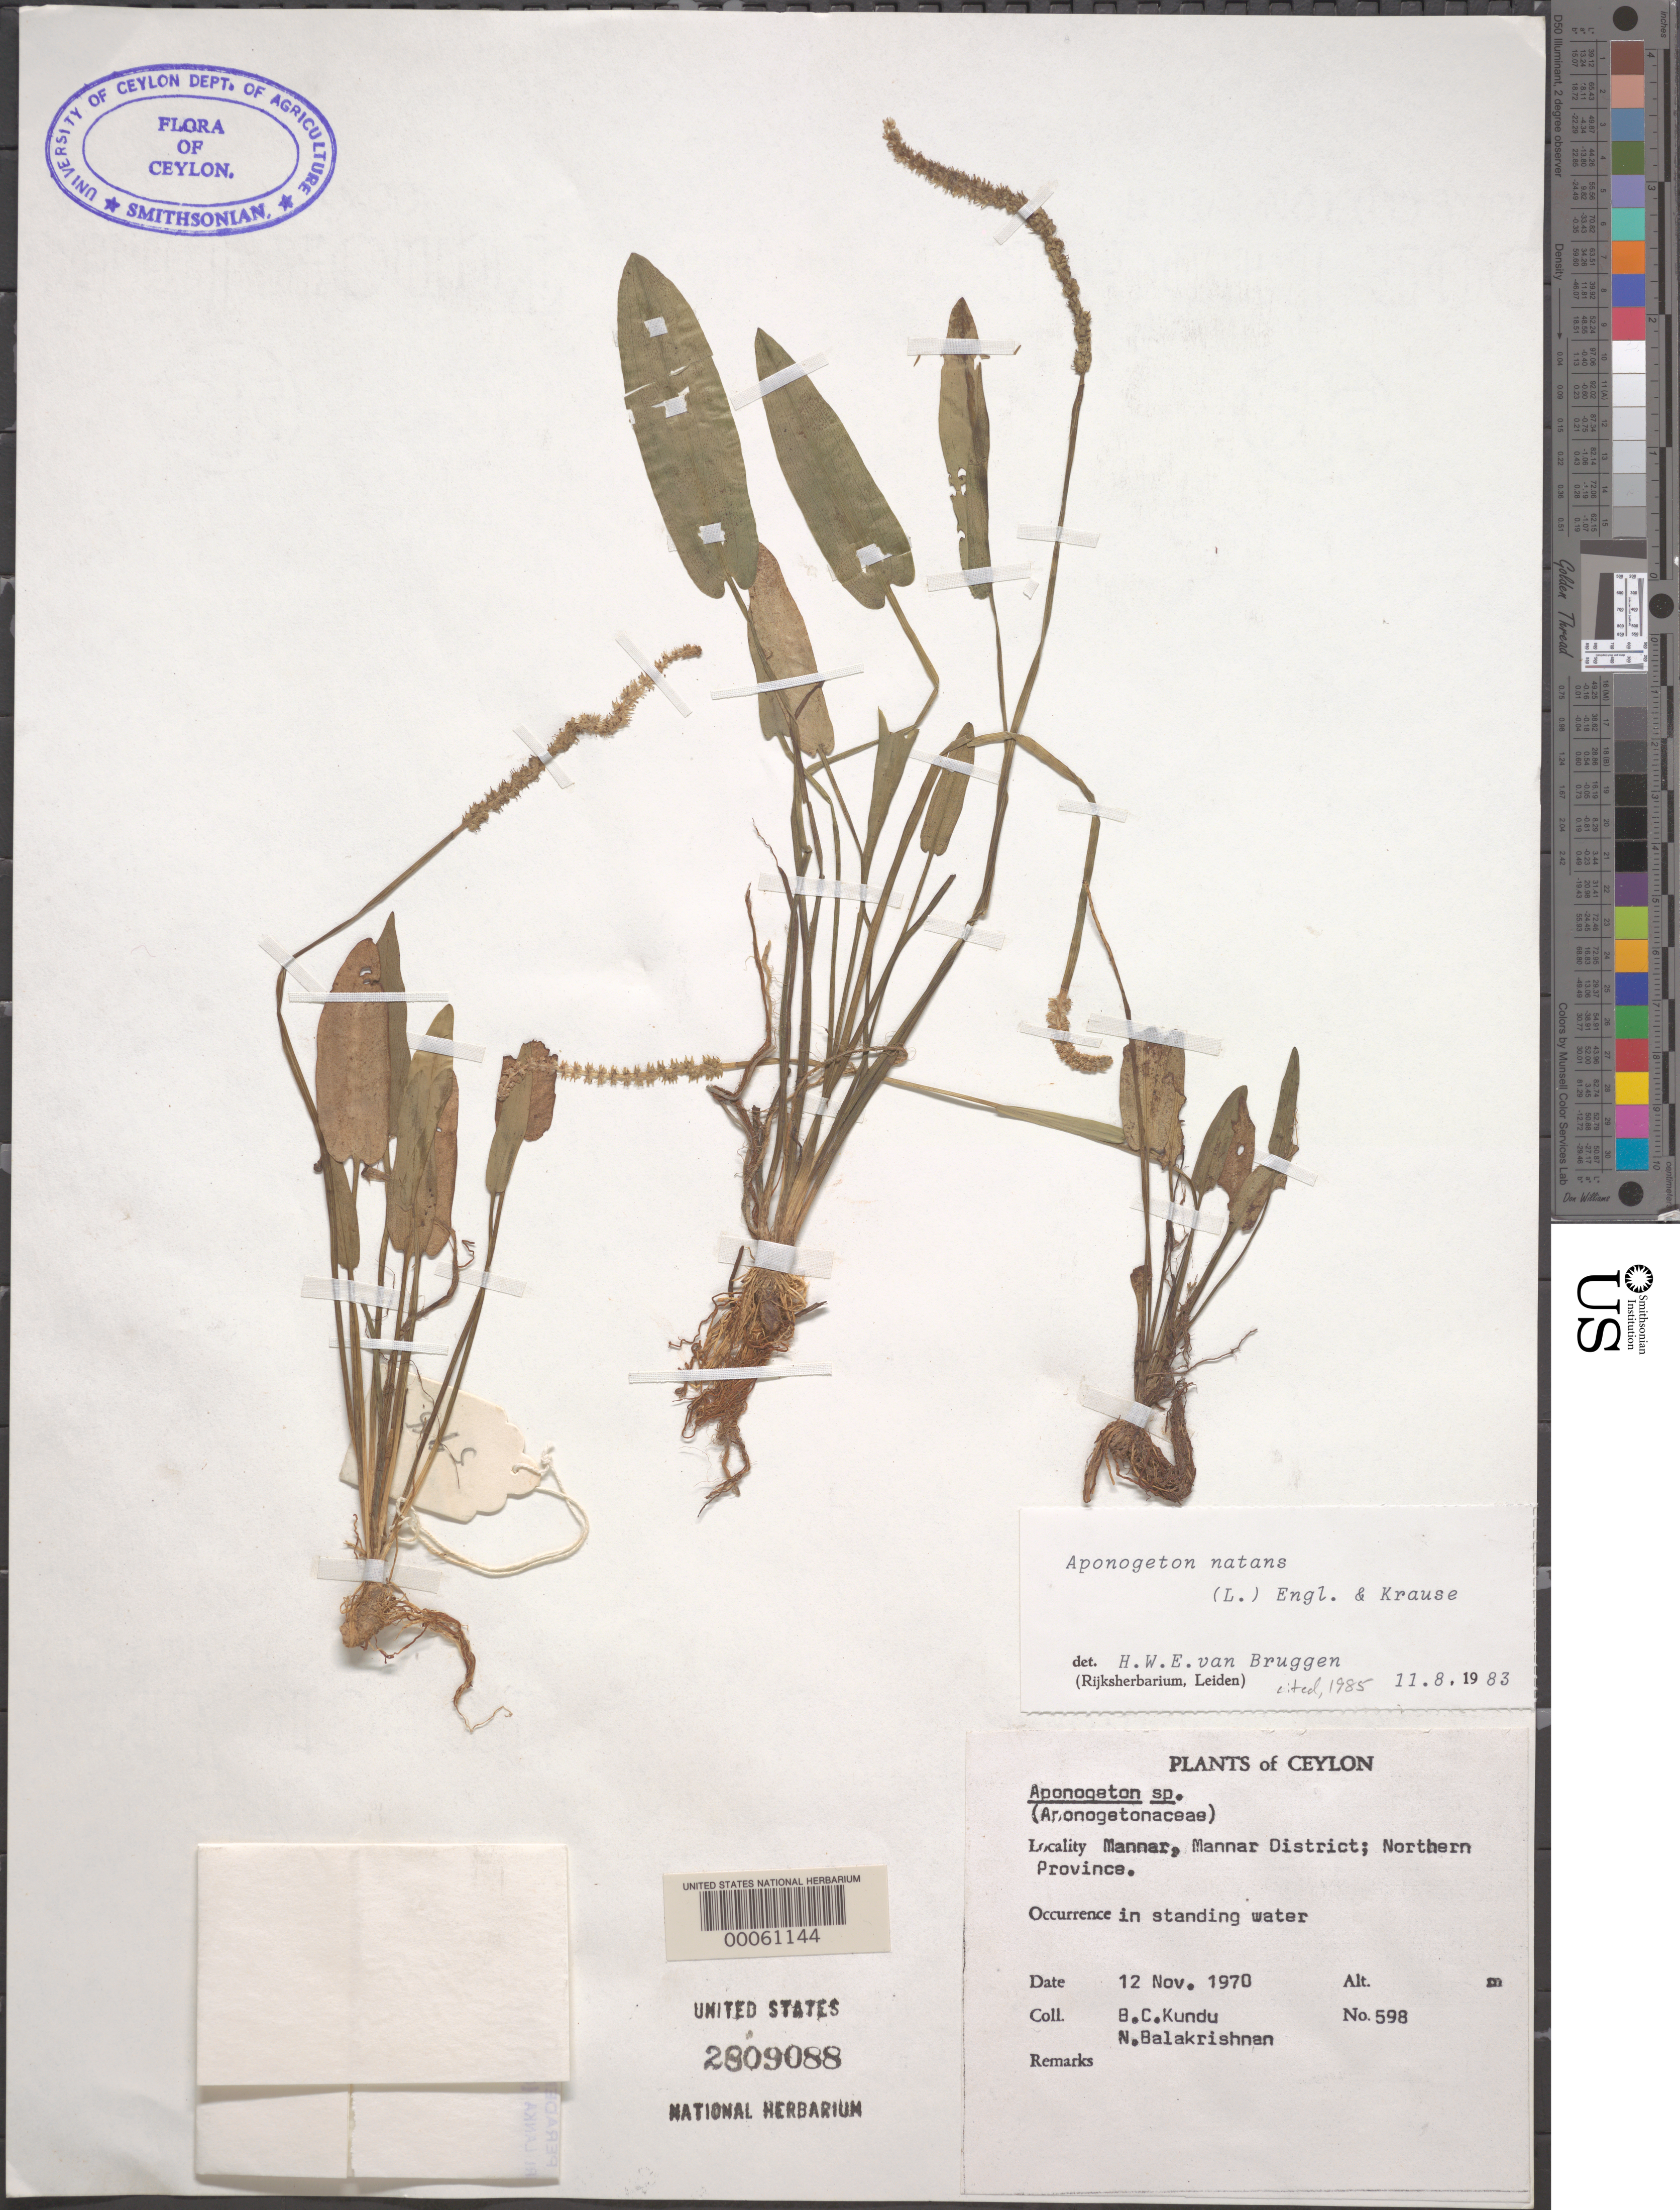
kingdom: Plantae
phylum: Tracheophyta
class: Liliopsida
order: Alismatales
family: Aponogetonaceae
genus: Aponogeton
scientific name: Aponogeton natans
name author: Engl. & K. Krause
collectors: B. C. Kundu & N. Balakrishnan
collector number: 598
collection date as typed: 12 Nov 1970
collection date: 1970-11-12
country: Sri Lanka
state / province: Northern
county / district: Mannar Dist.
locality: Mannar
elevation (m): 1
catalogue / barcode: US 2809088